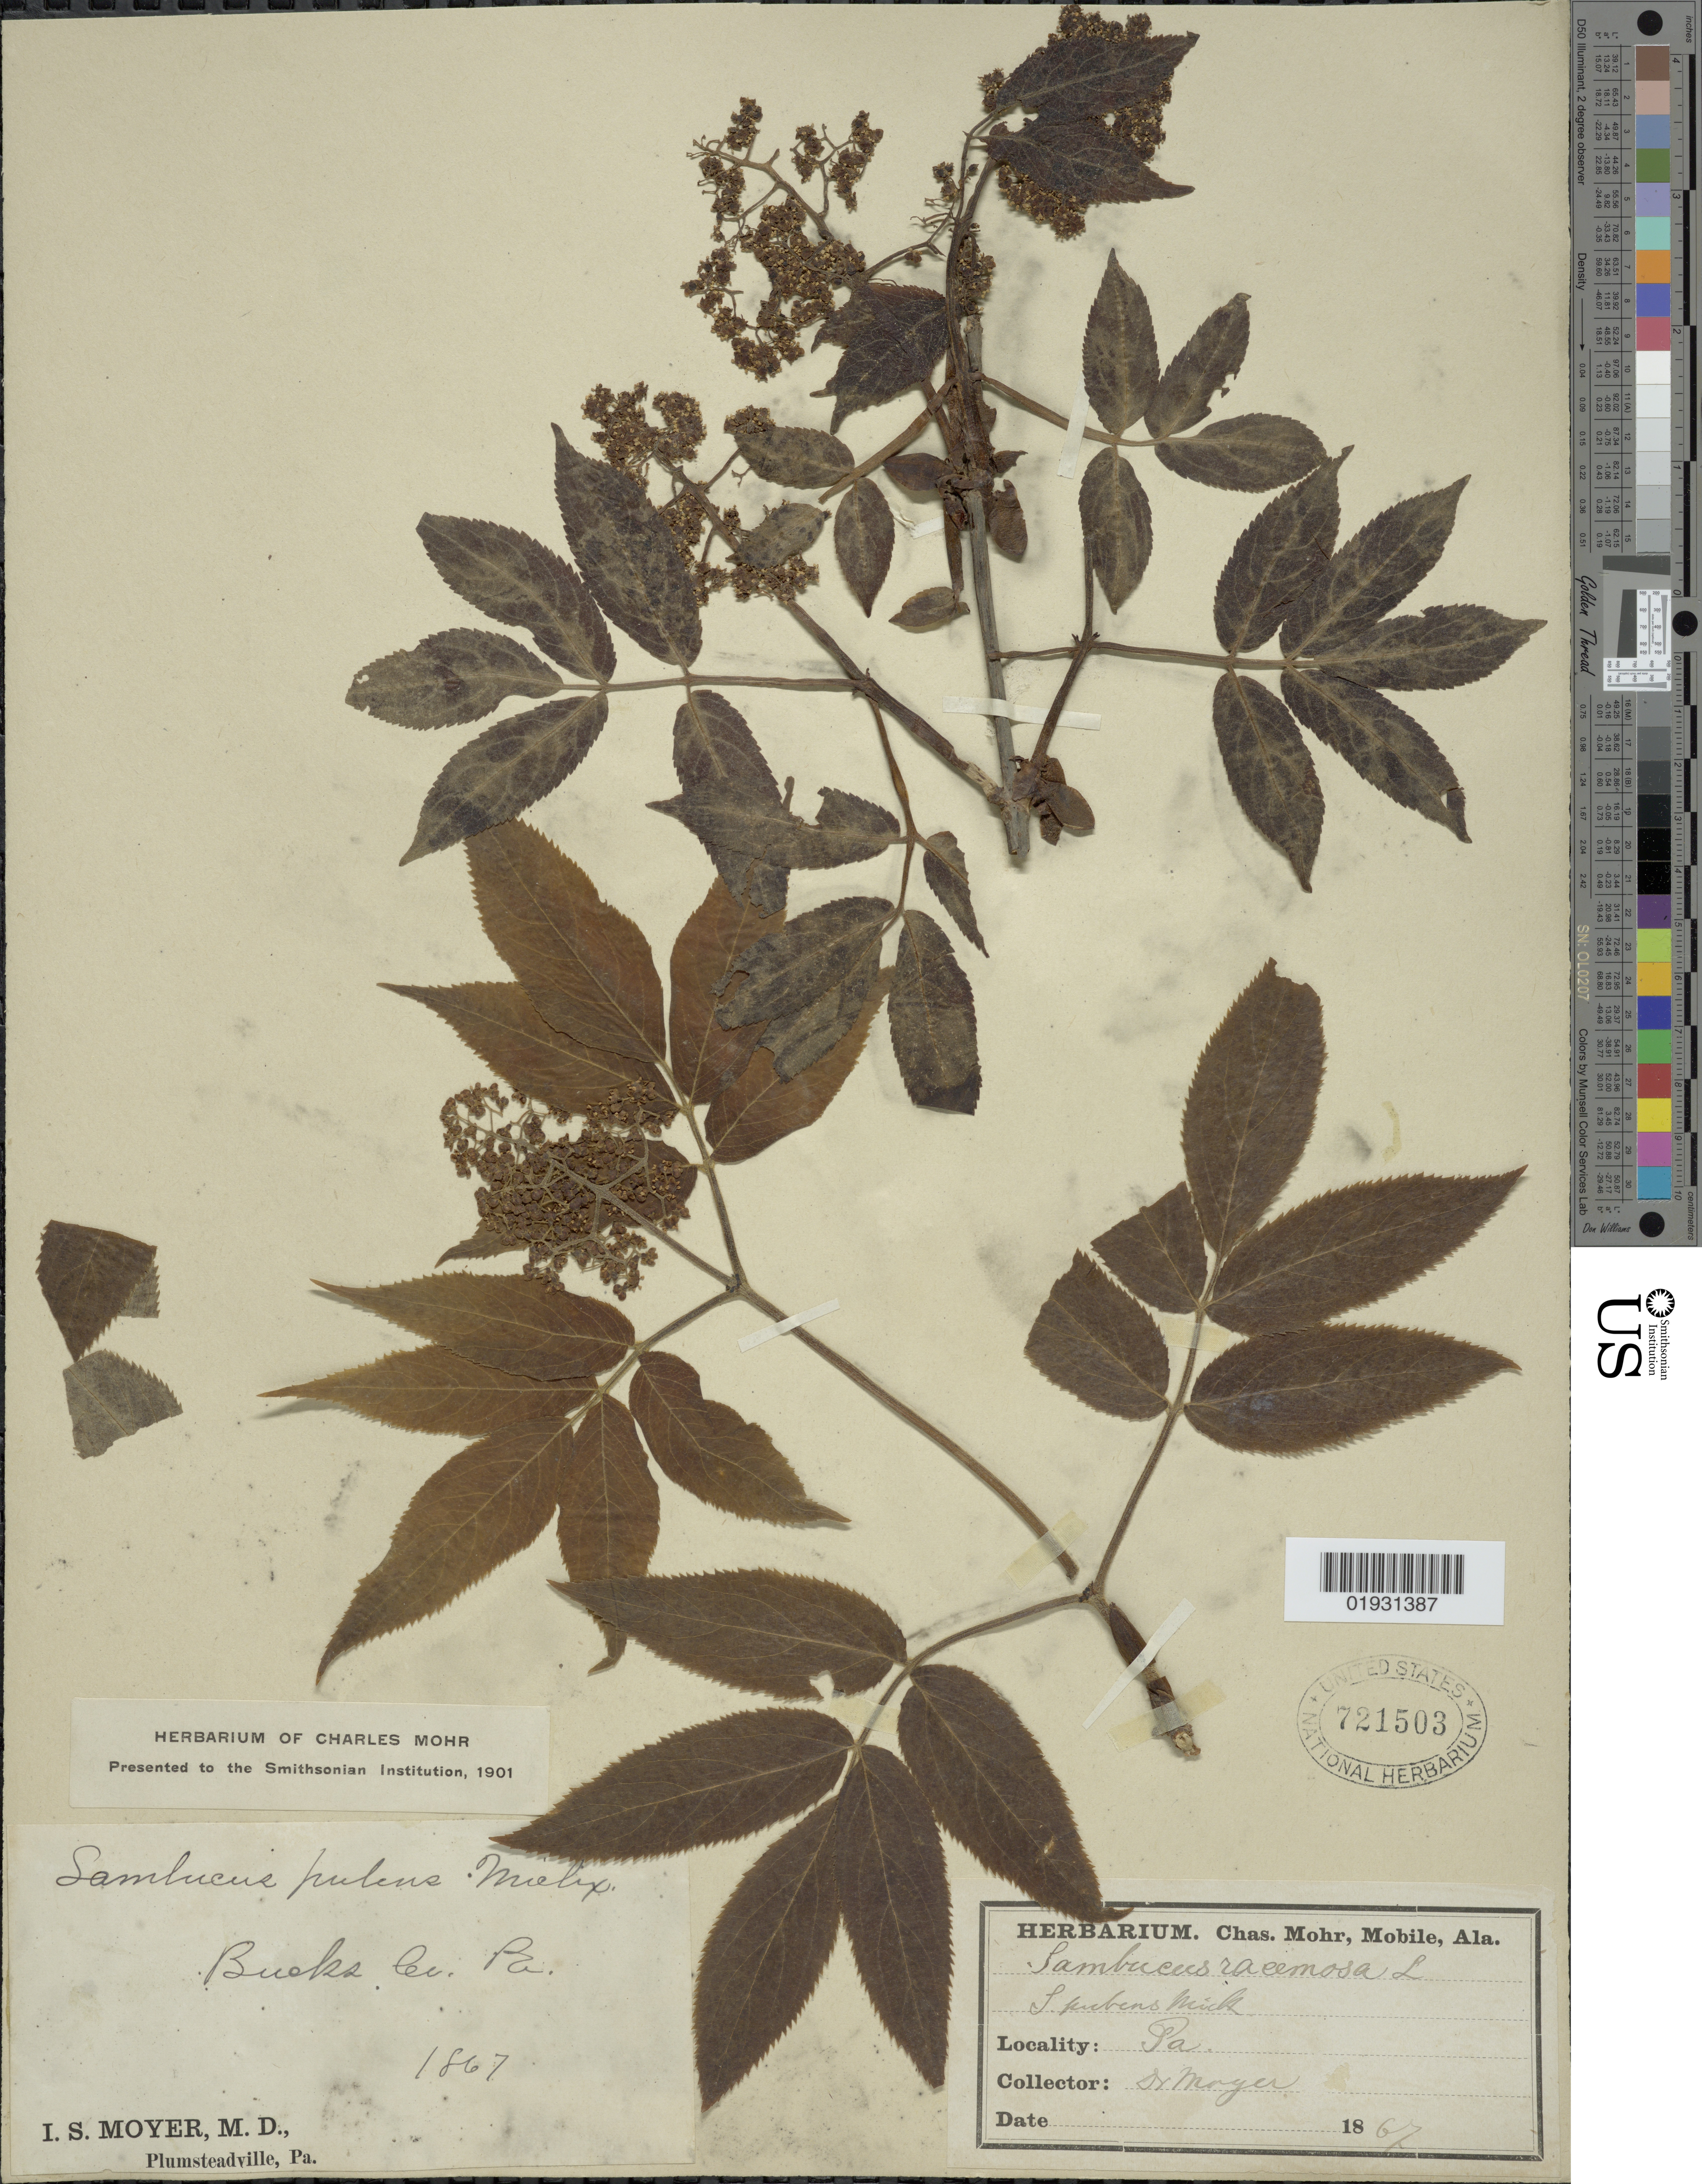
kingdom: Plantae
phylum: Tracheophyta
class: Magnoliopsida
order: Dipsacales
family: Viburnaceae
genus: Sambucus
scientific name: Sambucus racemosa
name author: L.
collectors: I. S. Moyer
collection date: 1867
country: United States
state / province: Pennsylvania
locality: Plumsteadville.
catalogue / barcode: US 721503